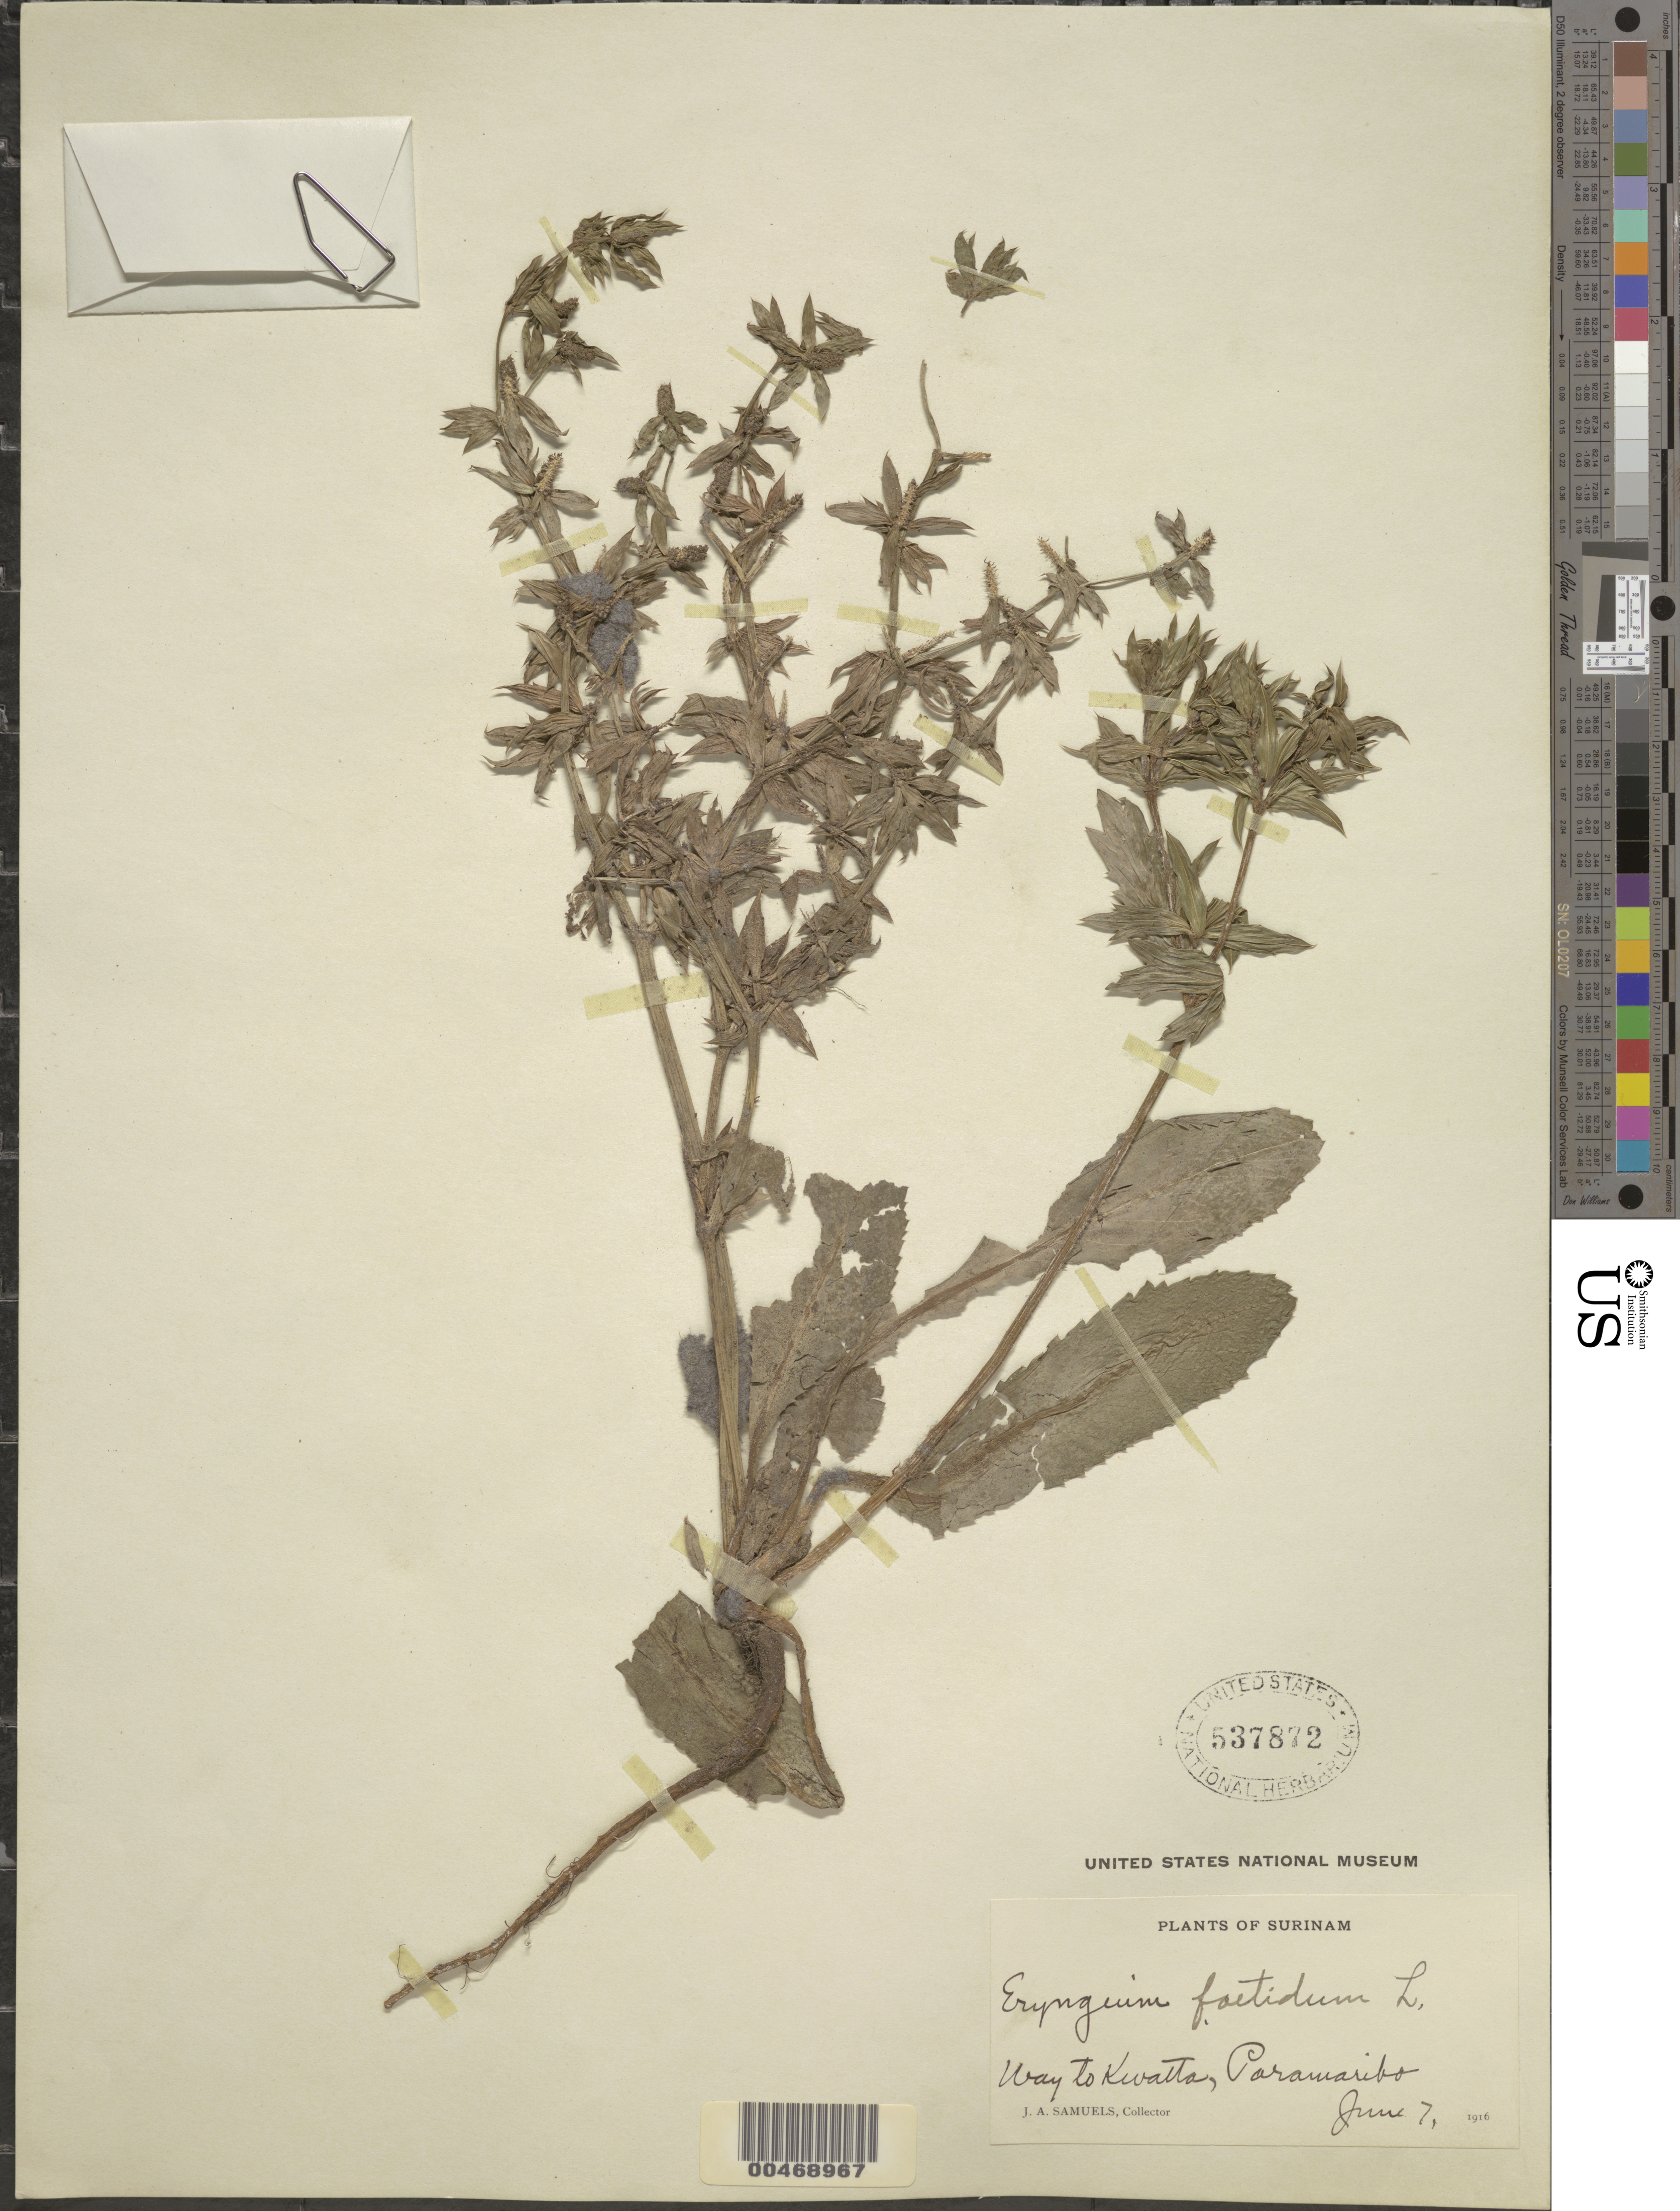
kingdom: Plantae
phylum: Tracheophyta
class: Magnoliopsida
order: Apiales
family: Apiaceae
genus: Eryngium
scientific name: Eryngium foetidum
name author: L.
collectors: J. A. Samuels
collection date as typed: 7-Jun-16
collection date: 1916-06-07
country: Suriname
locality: Paramaribo, road to Kwatta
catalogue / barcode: US 537872